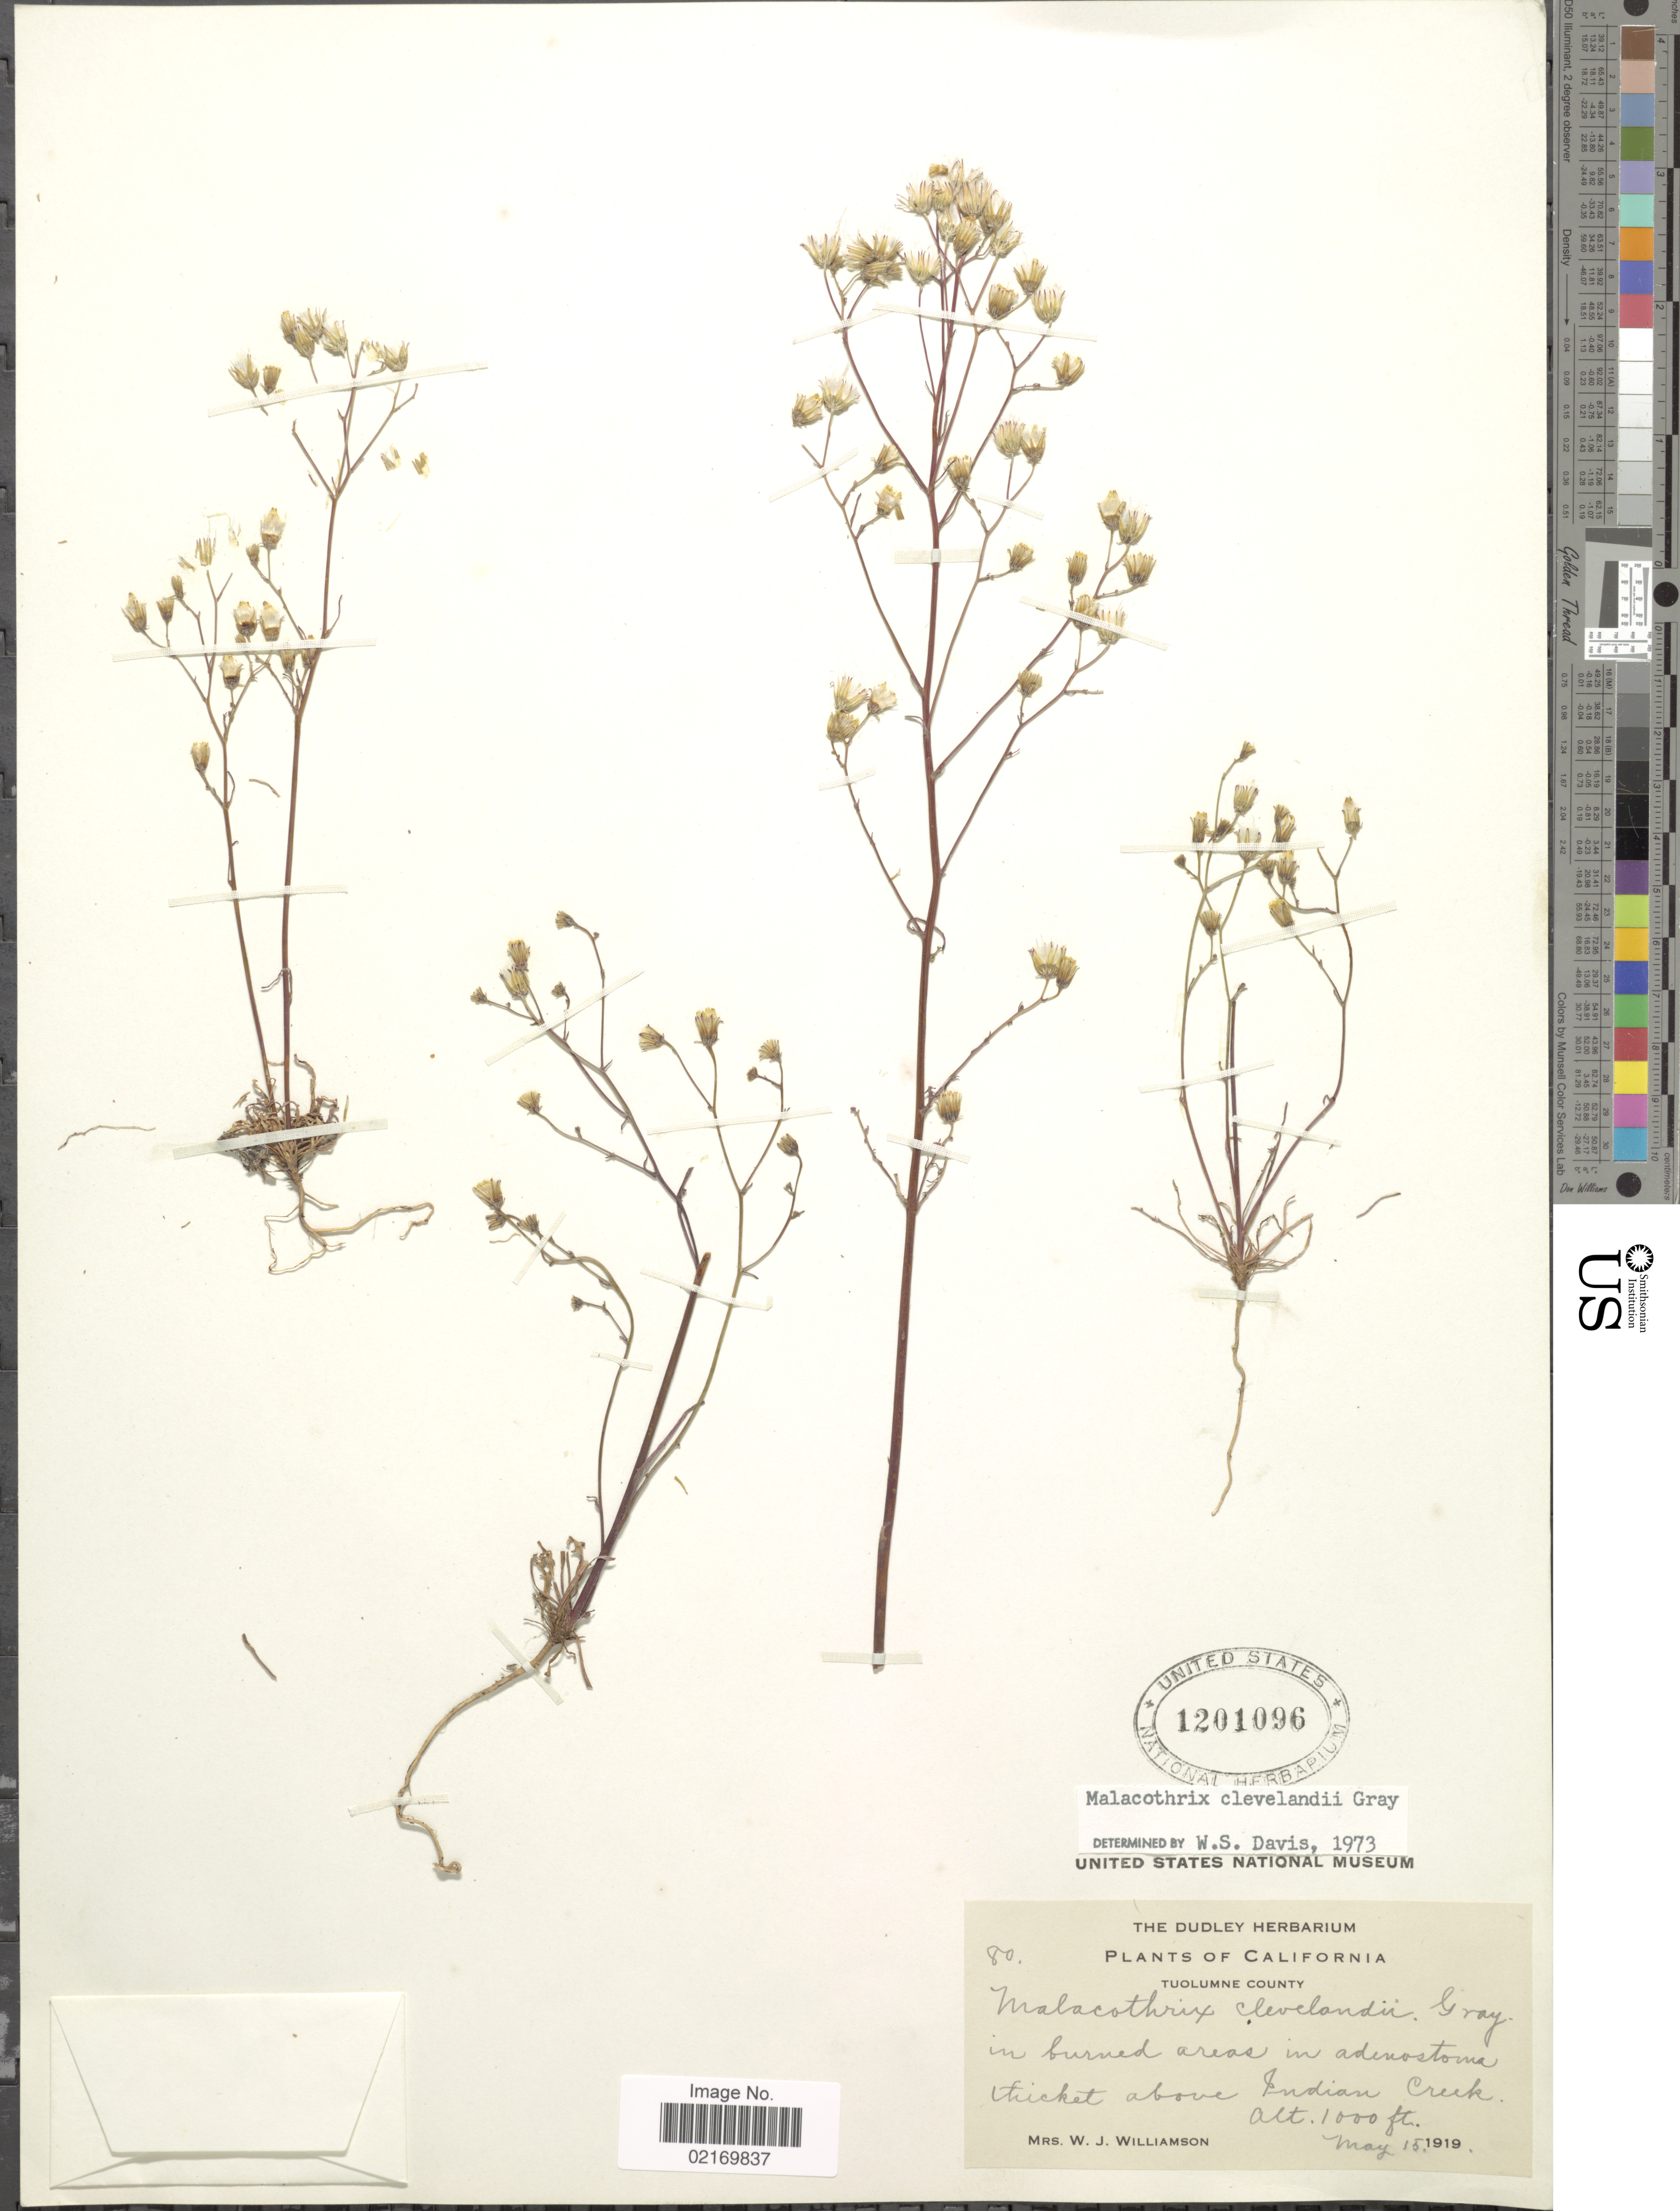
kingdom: Plantae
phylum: Tracheophyta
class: Magnoliopsida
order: Asterales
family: Asteraceae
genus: Malacothrix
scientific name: Malacothrix clevelandii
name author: A. Gray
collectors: W. Williamson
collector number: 80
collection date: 1919-05-15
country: United States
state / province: California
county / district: Tuolumne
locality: Tuolumne County, above Indian Creek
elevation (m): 305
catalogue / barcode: US 1201096